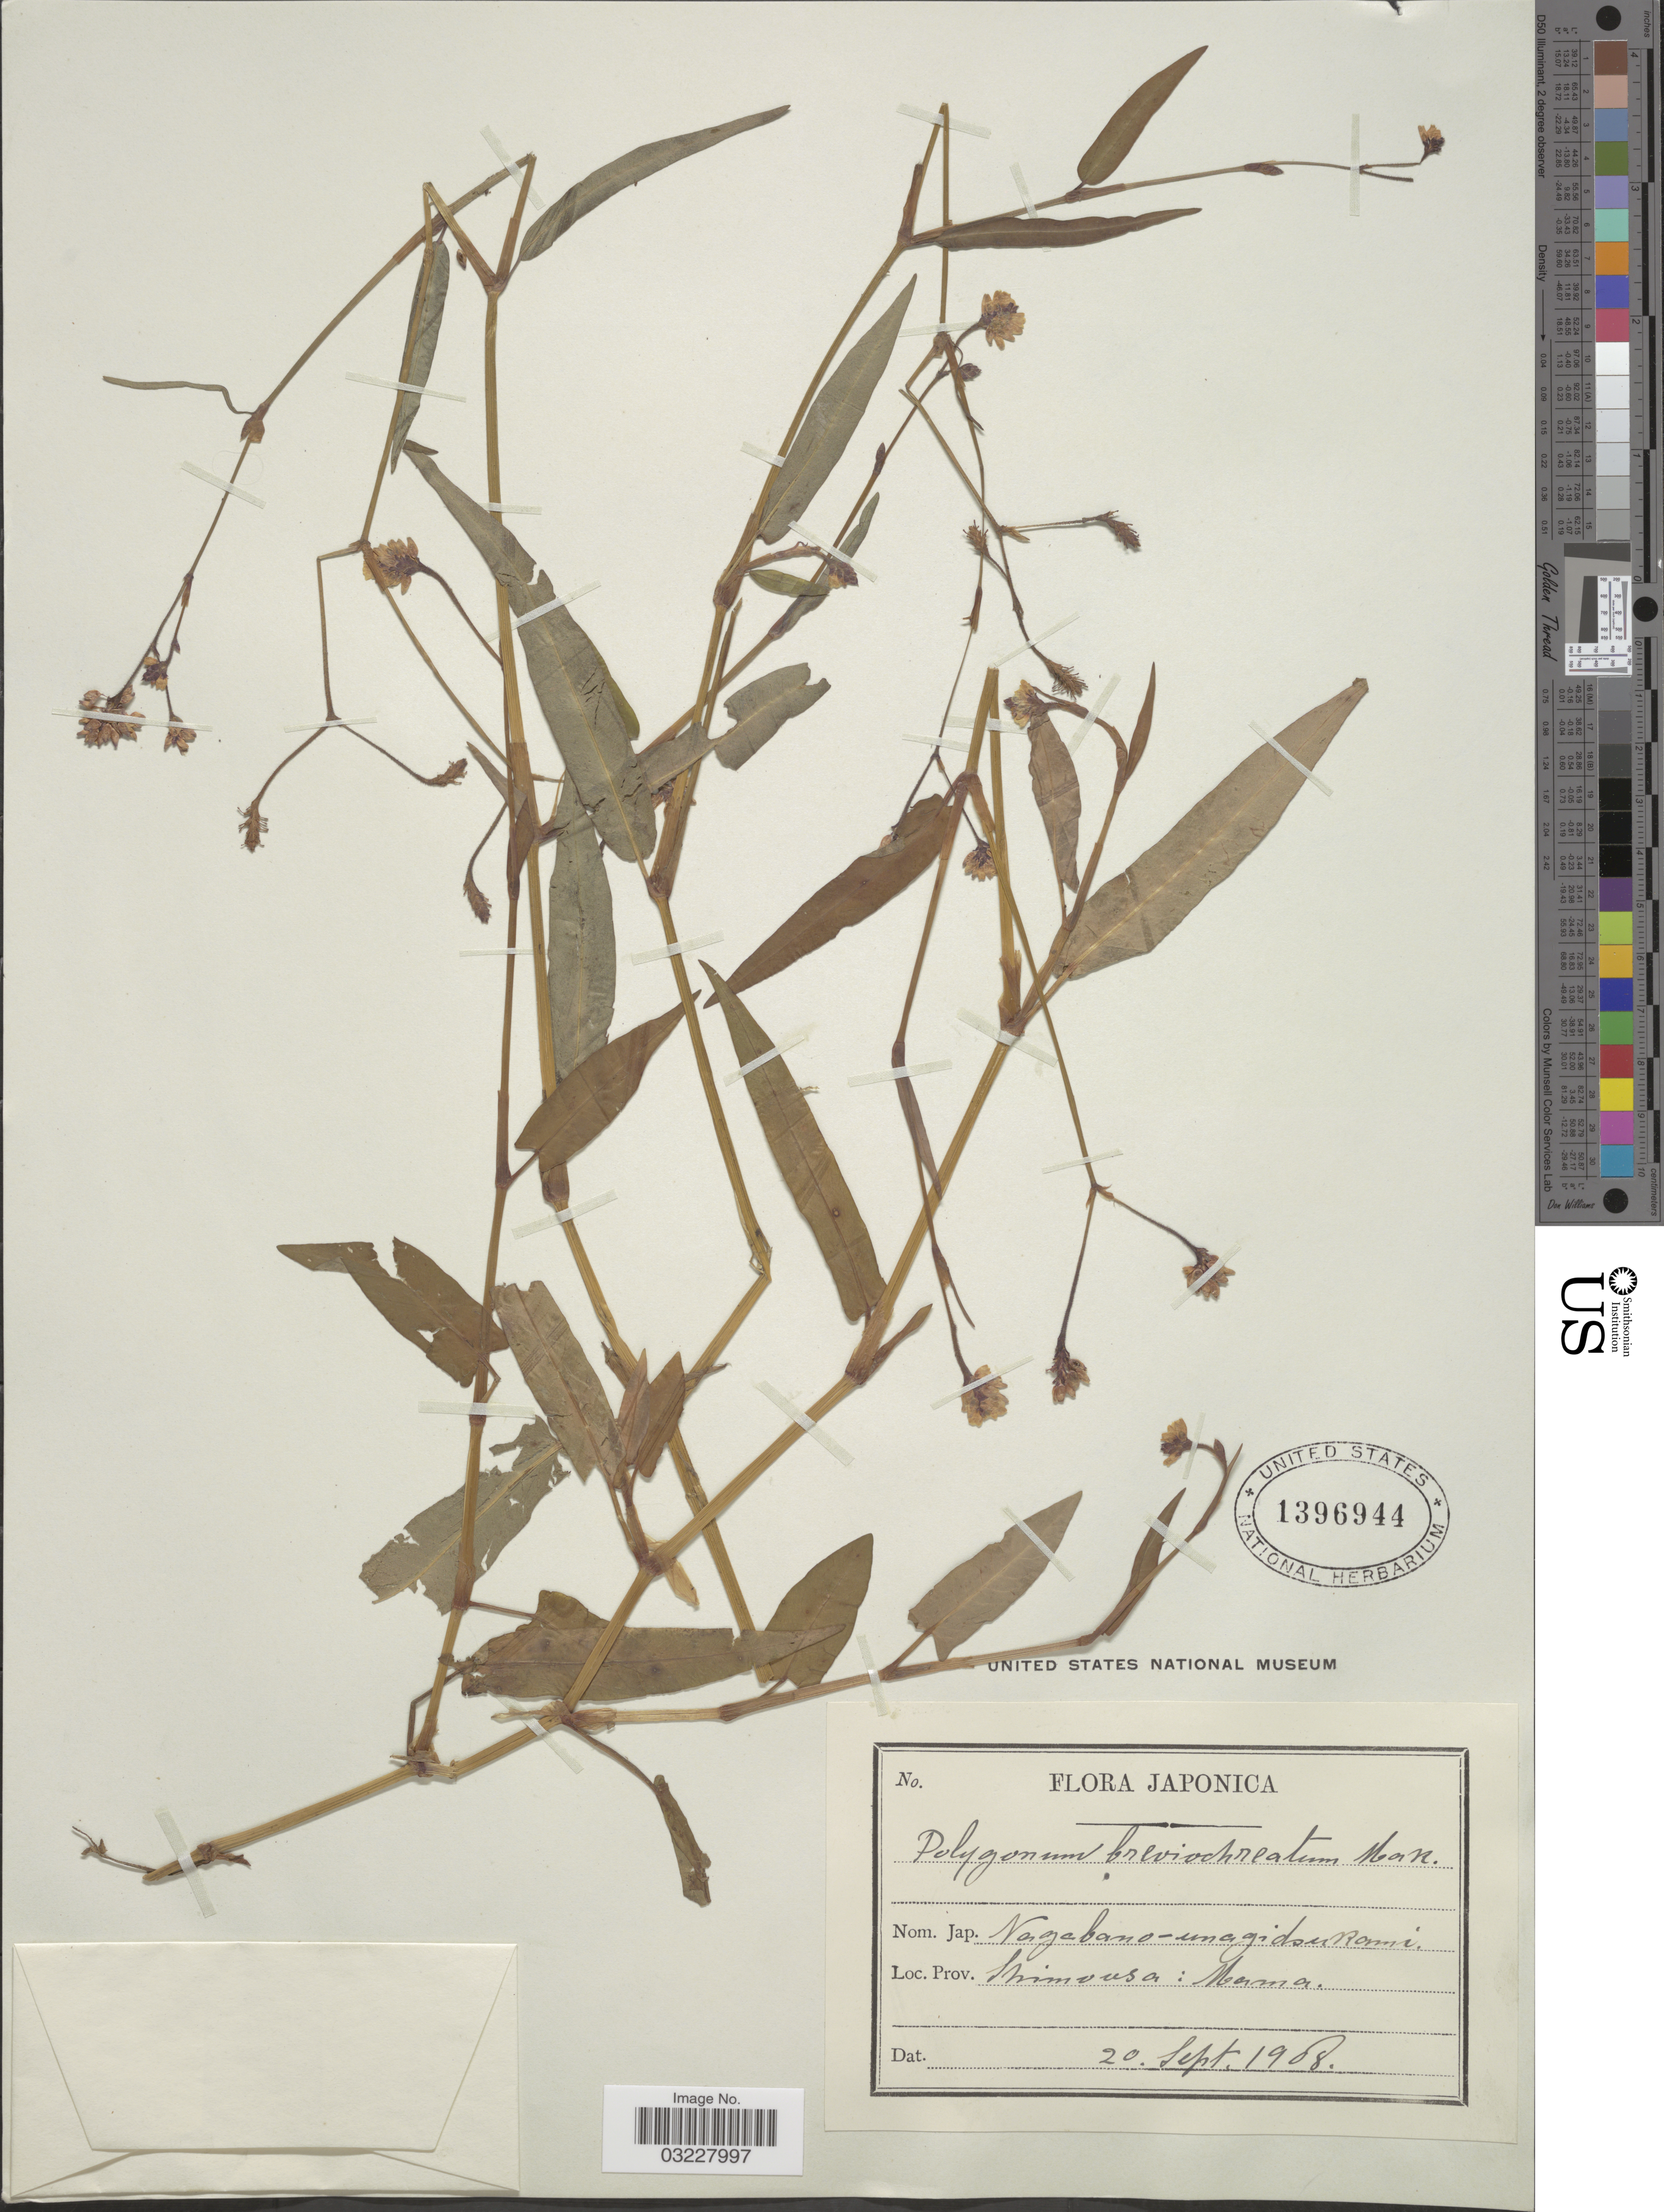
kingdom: Plantae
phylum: Tracheophyta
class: Magnoliopsida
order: Caryophyllales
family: Polygonaceae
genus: Polygonum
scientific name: Polygonum breviochreatum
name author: Makino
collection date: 1908-09-20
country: Japan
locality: Shimousa: Mama.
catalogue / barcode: US 1396944